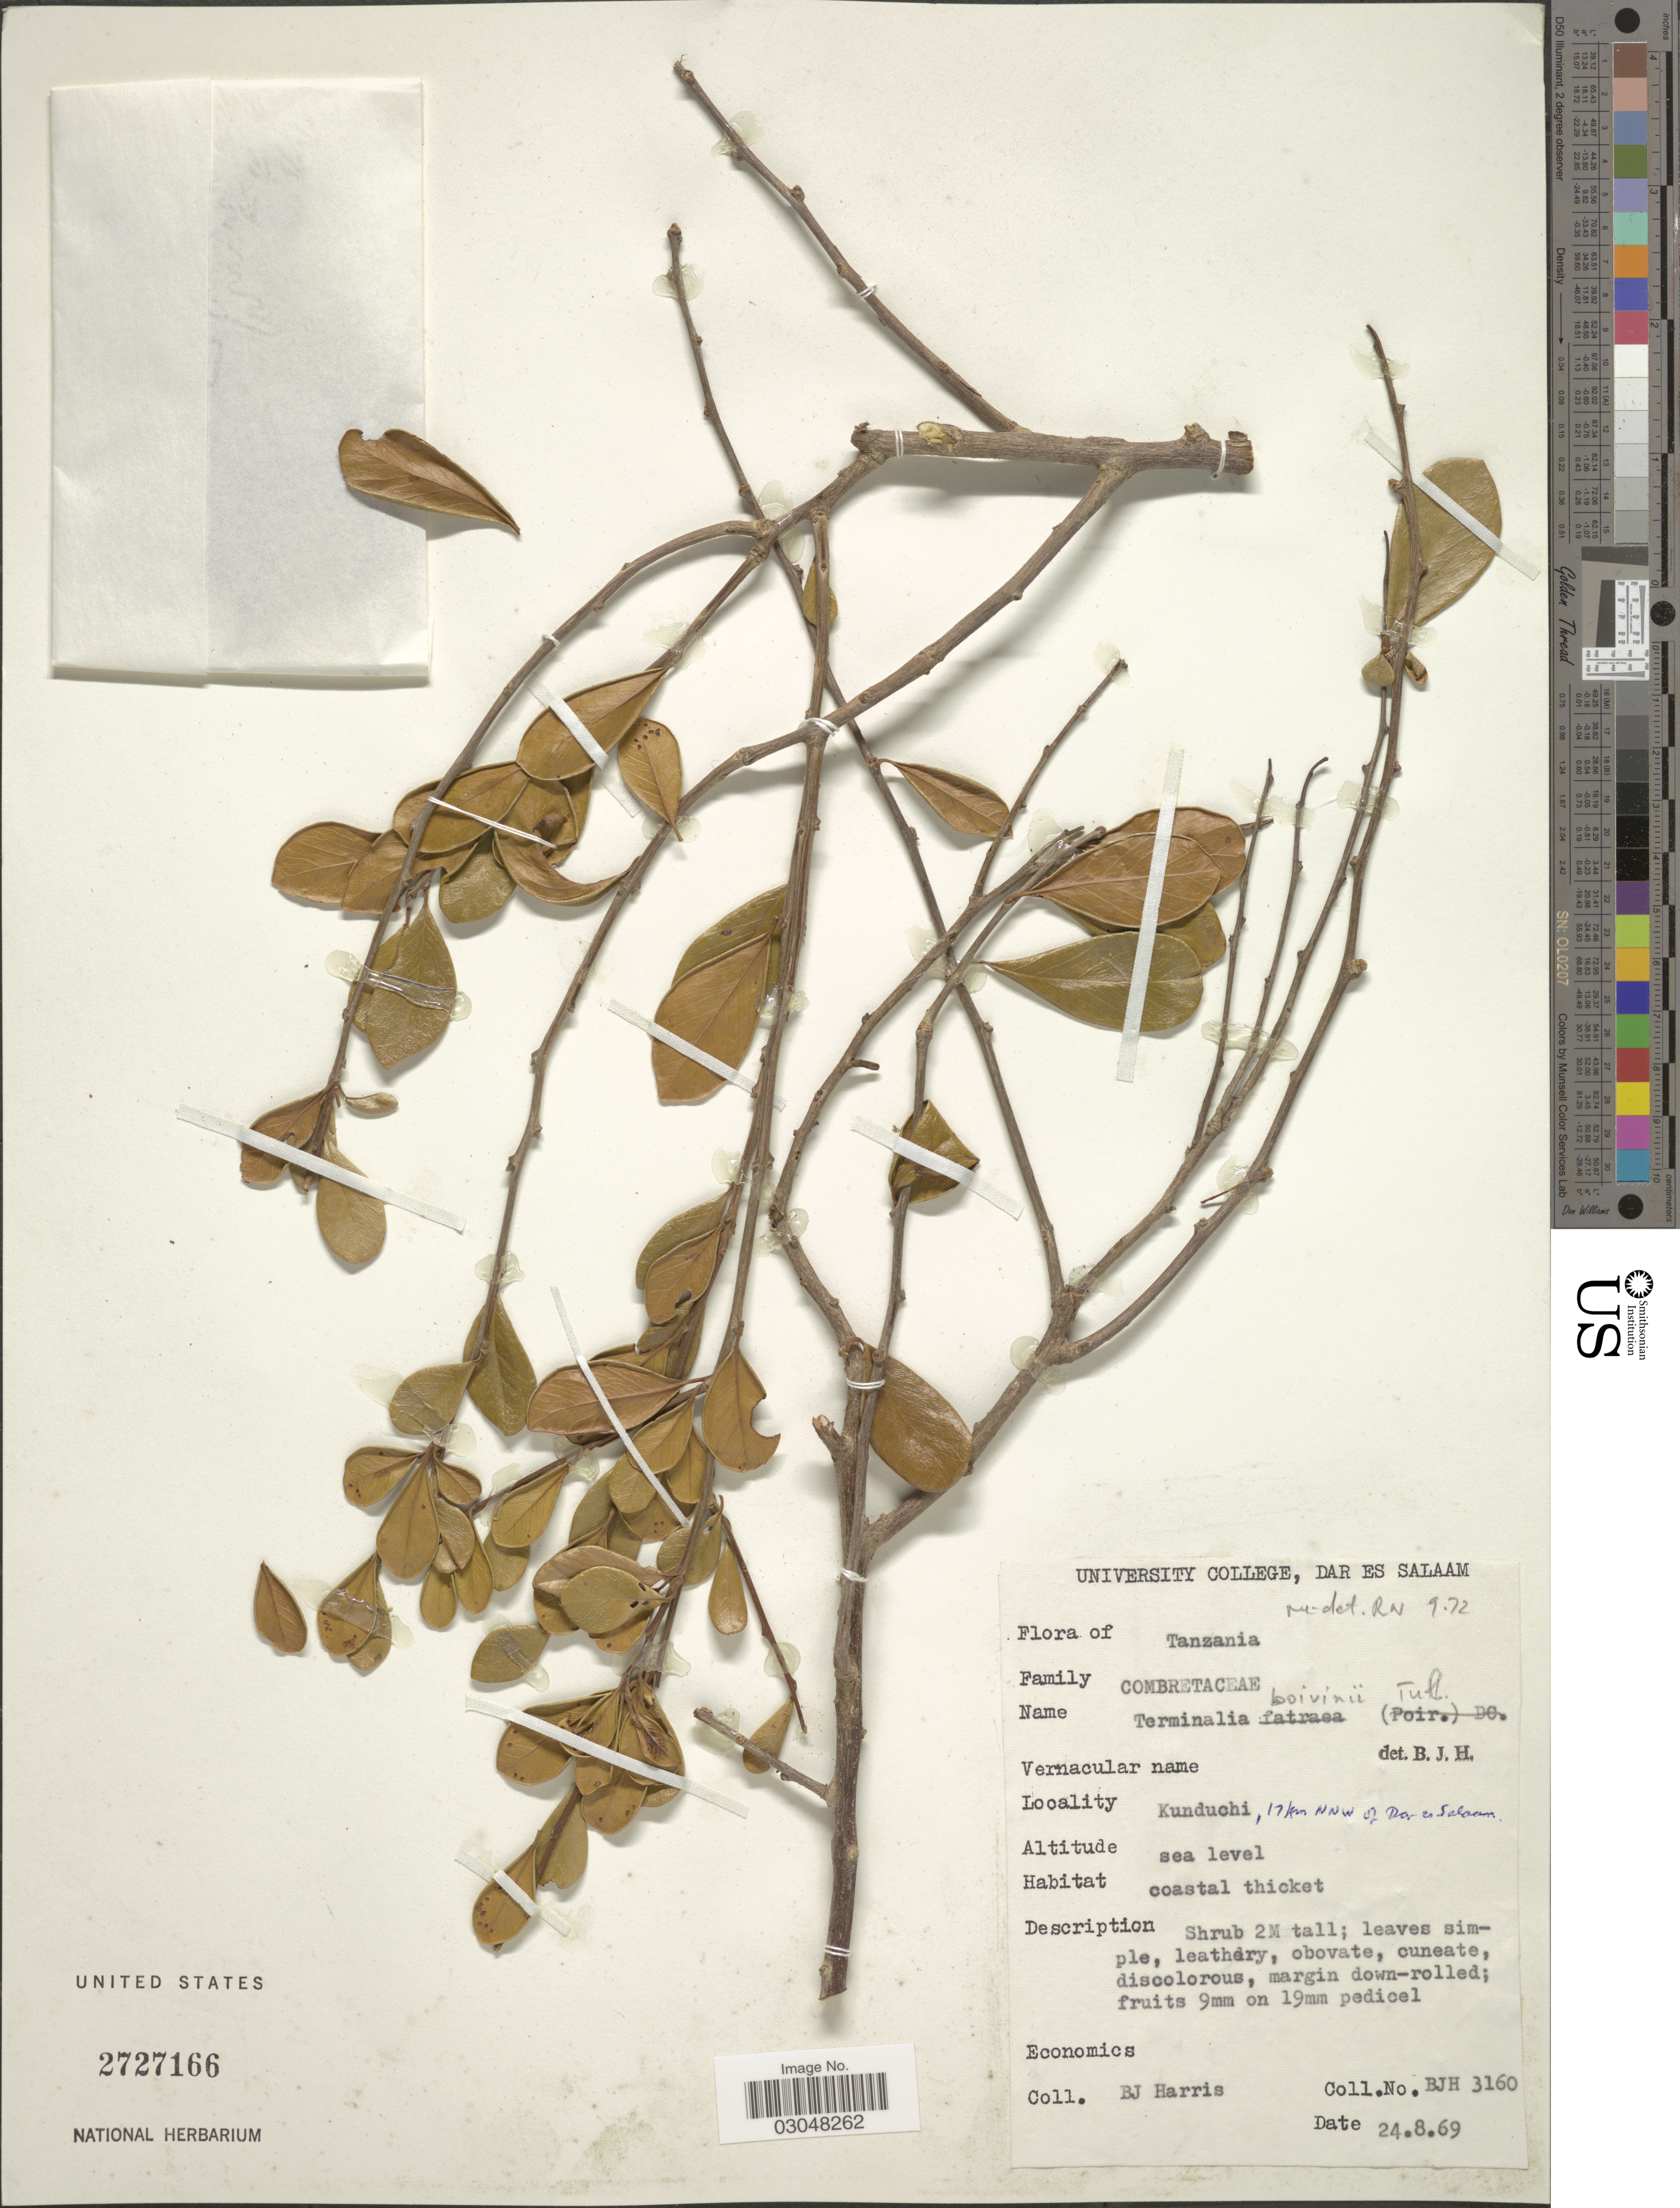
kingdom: Plantae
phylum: Tracheophyta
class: Magnoliopsida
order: Myrtales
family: Combretaceae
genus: Terminalia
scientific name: Terminalia boivinii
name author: Tul.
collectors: B. J. Harris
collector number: BJH 3160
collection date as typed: Transcribed d/m/y: 24/8/69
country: Tanzania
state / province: Dar es Salaam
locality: Kunduchi, 17 km NNW of Dar es Salaam.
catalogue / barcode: US 2727166